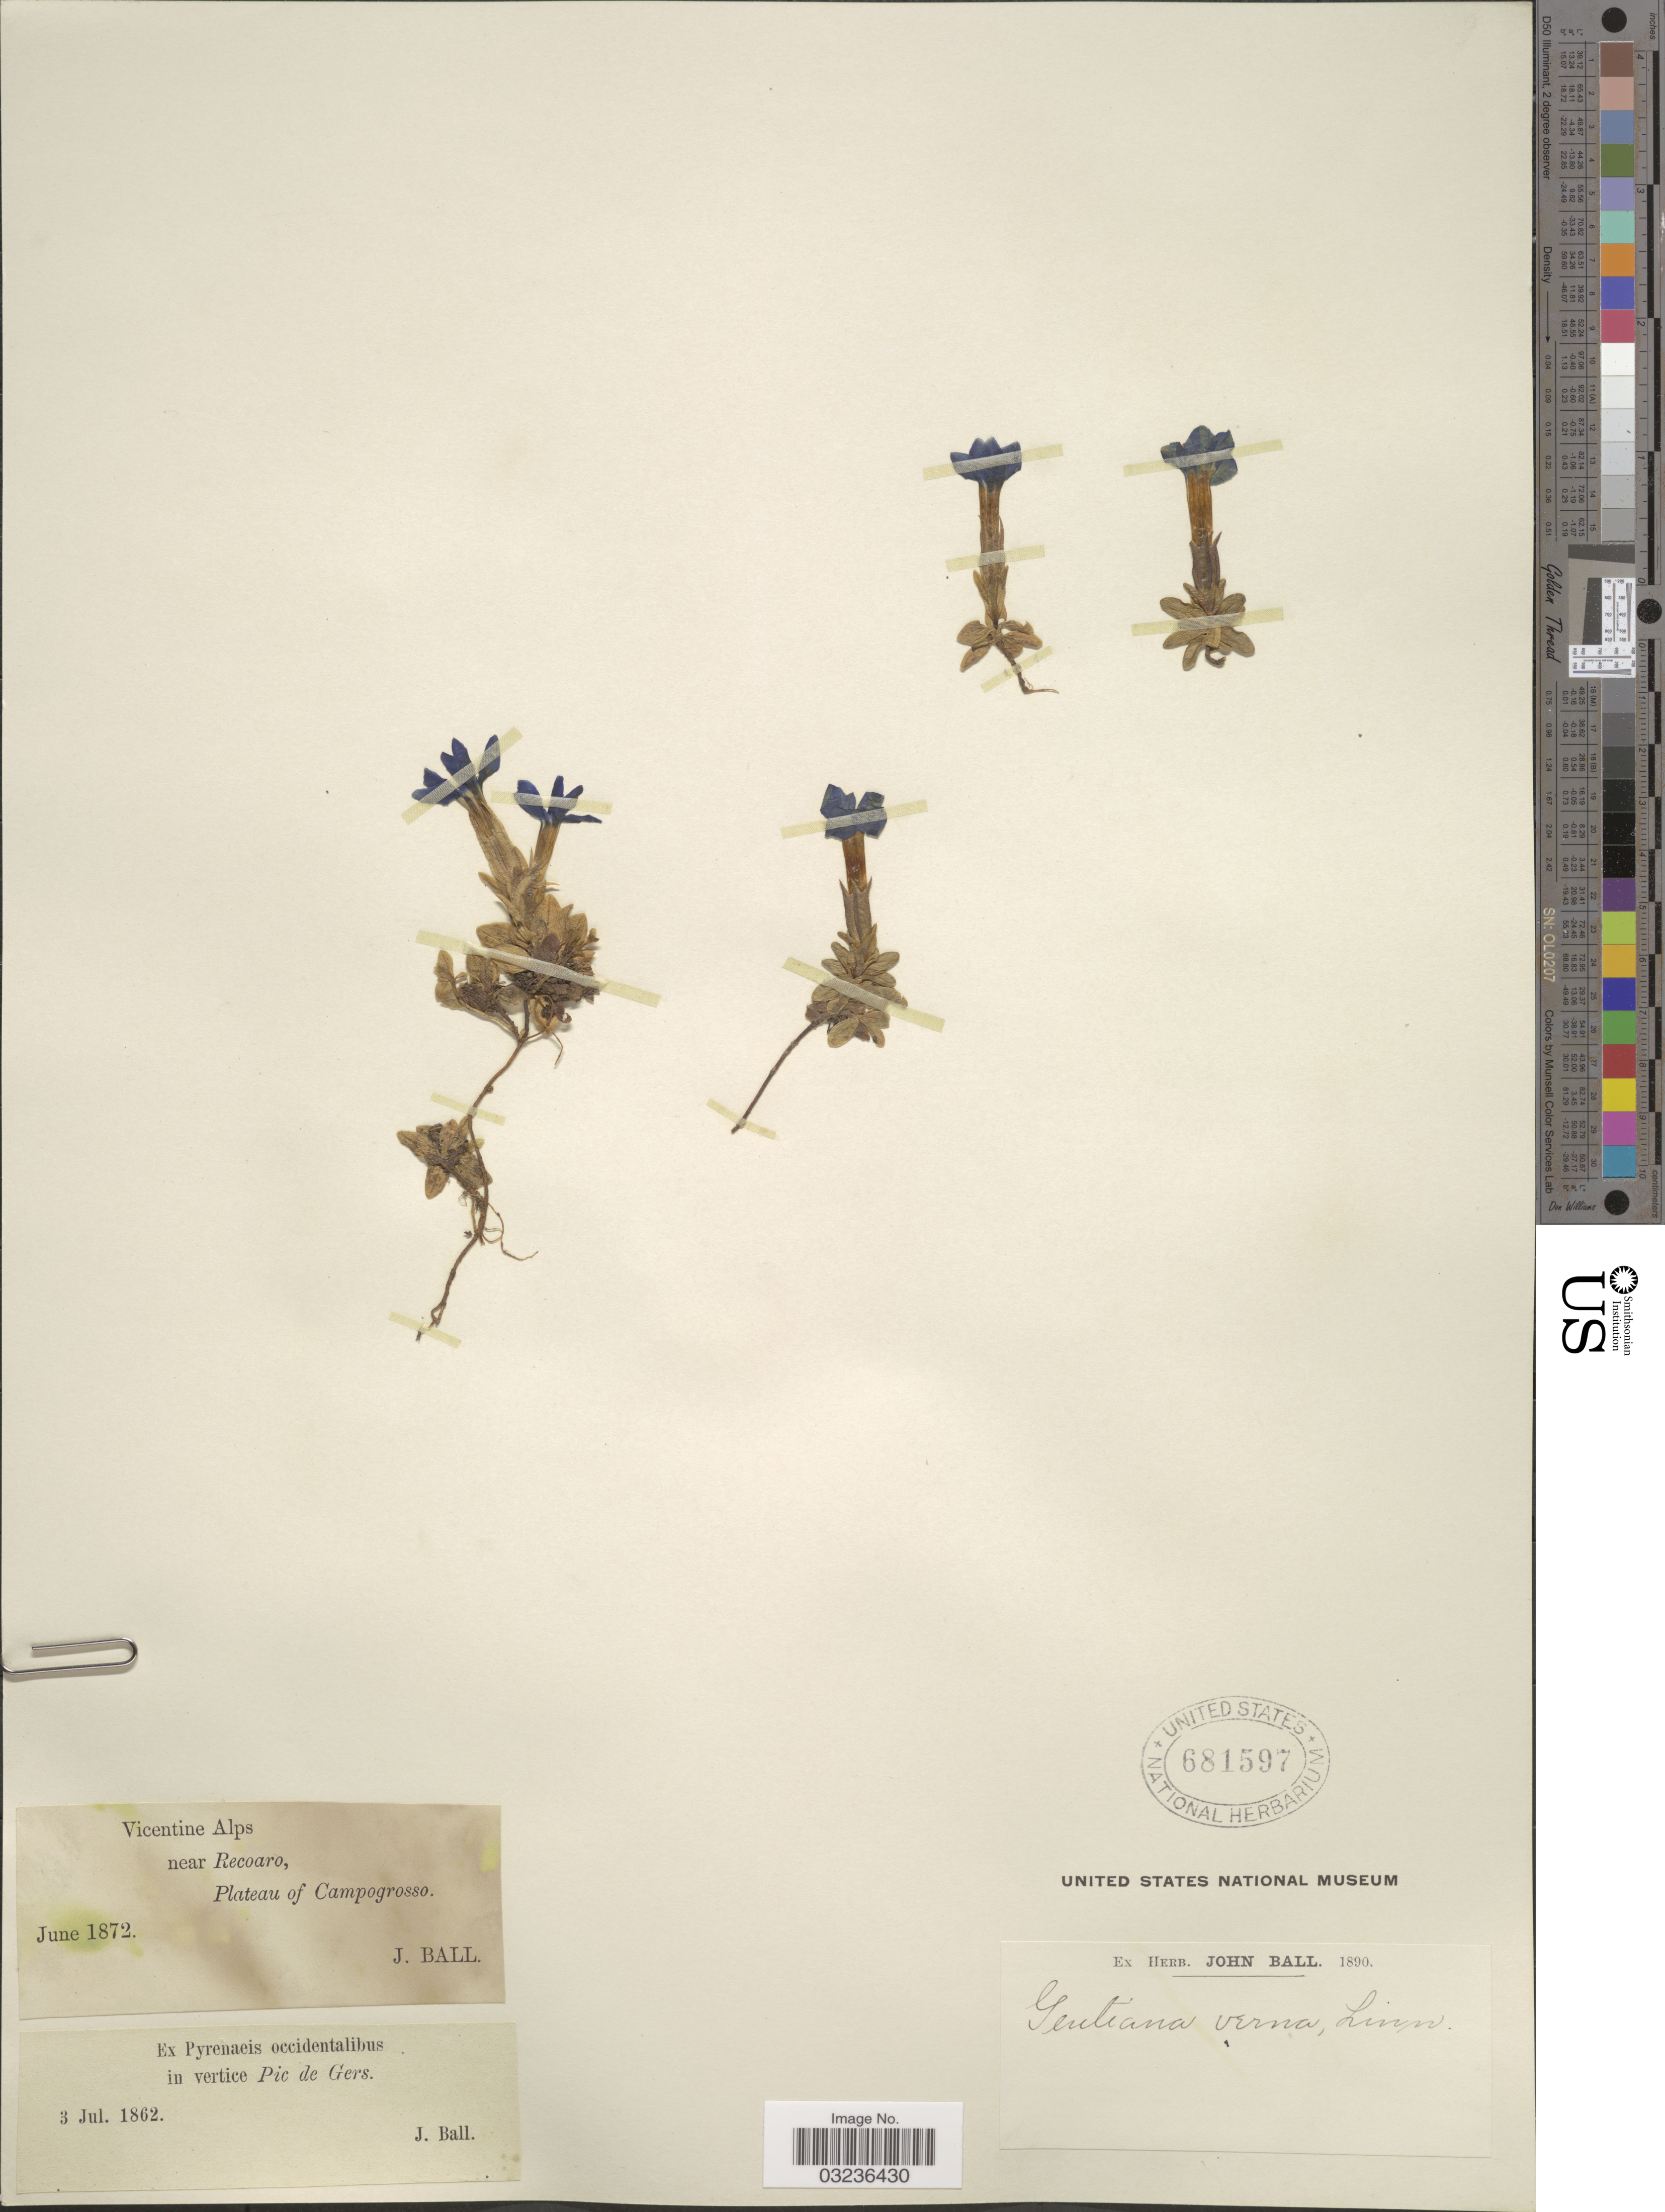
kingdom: Plantae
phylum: Tracheophyta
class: Magnoliopsida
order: Gentianales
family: Gentianaceae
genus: Gentiana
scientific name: Gentiana verna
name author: L.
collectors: J. Ball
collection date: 1872-06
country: Italy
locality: Vicentine Alps near Recoaro, Plateau of Campogrosso.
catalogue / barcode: US 681597